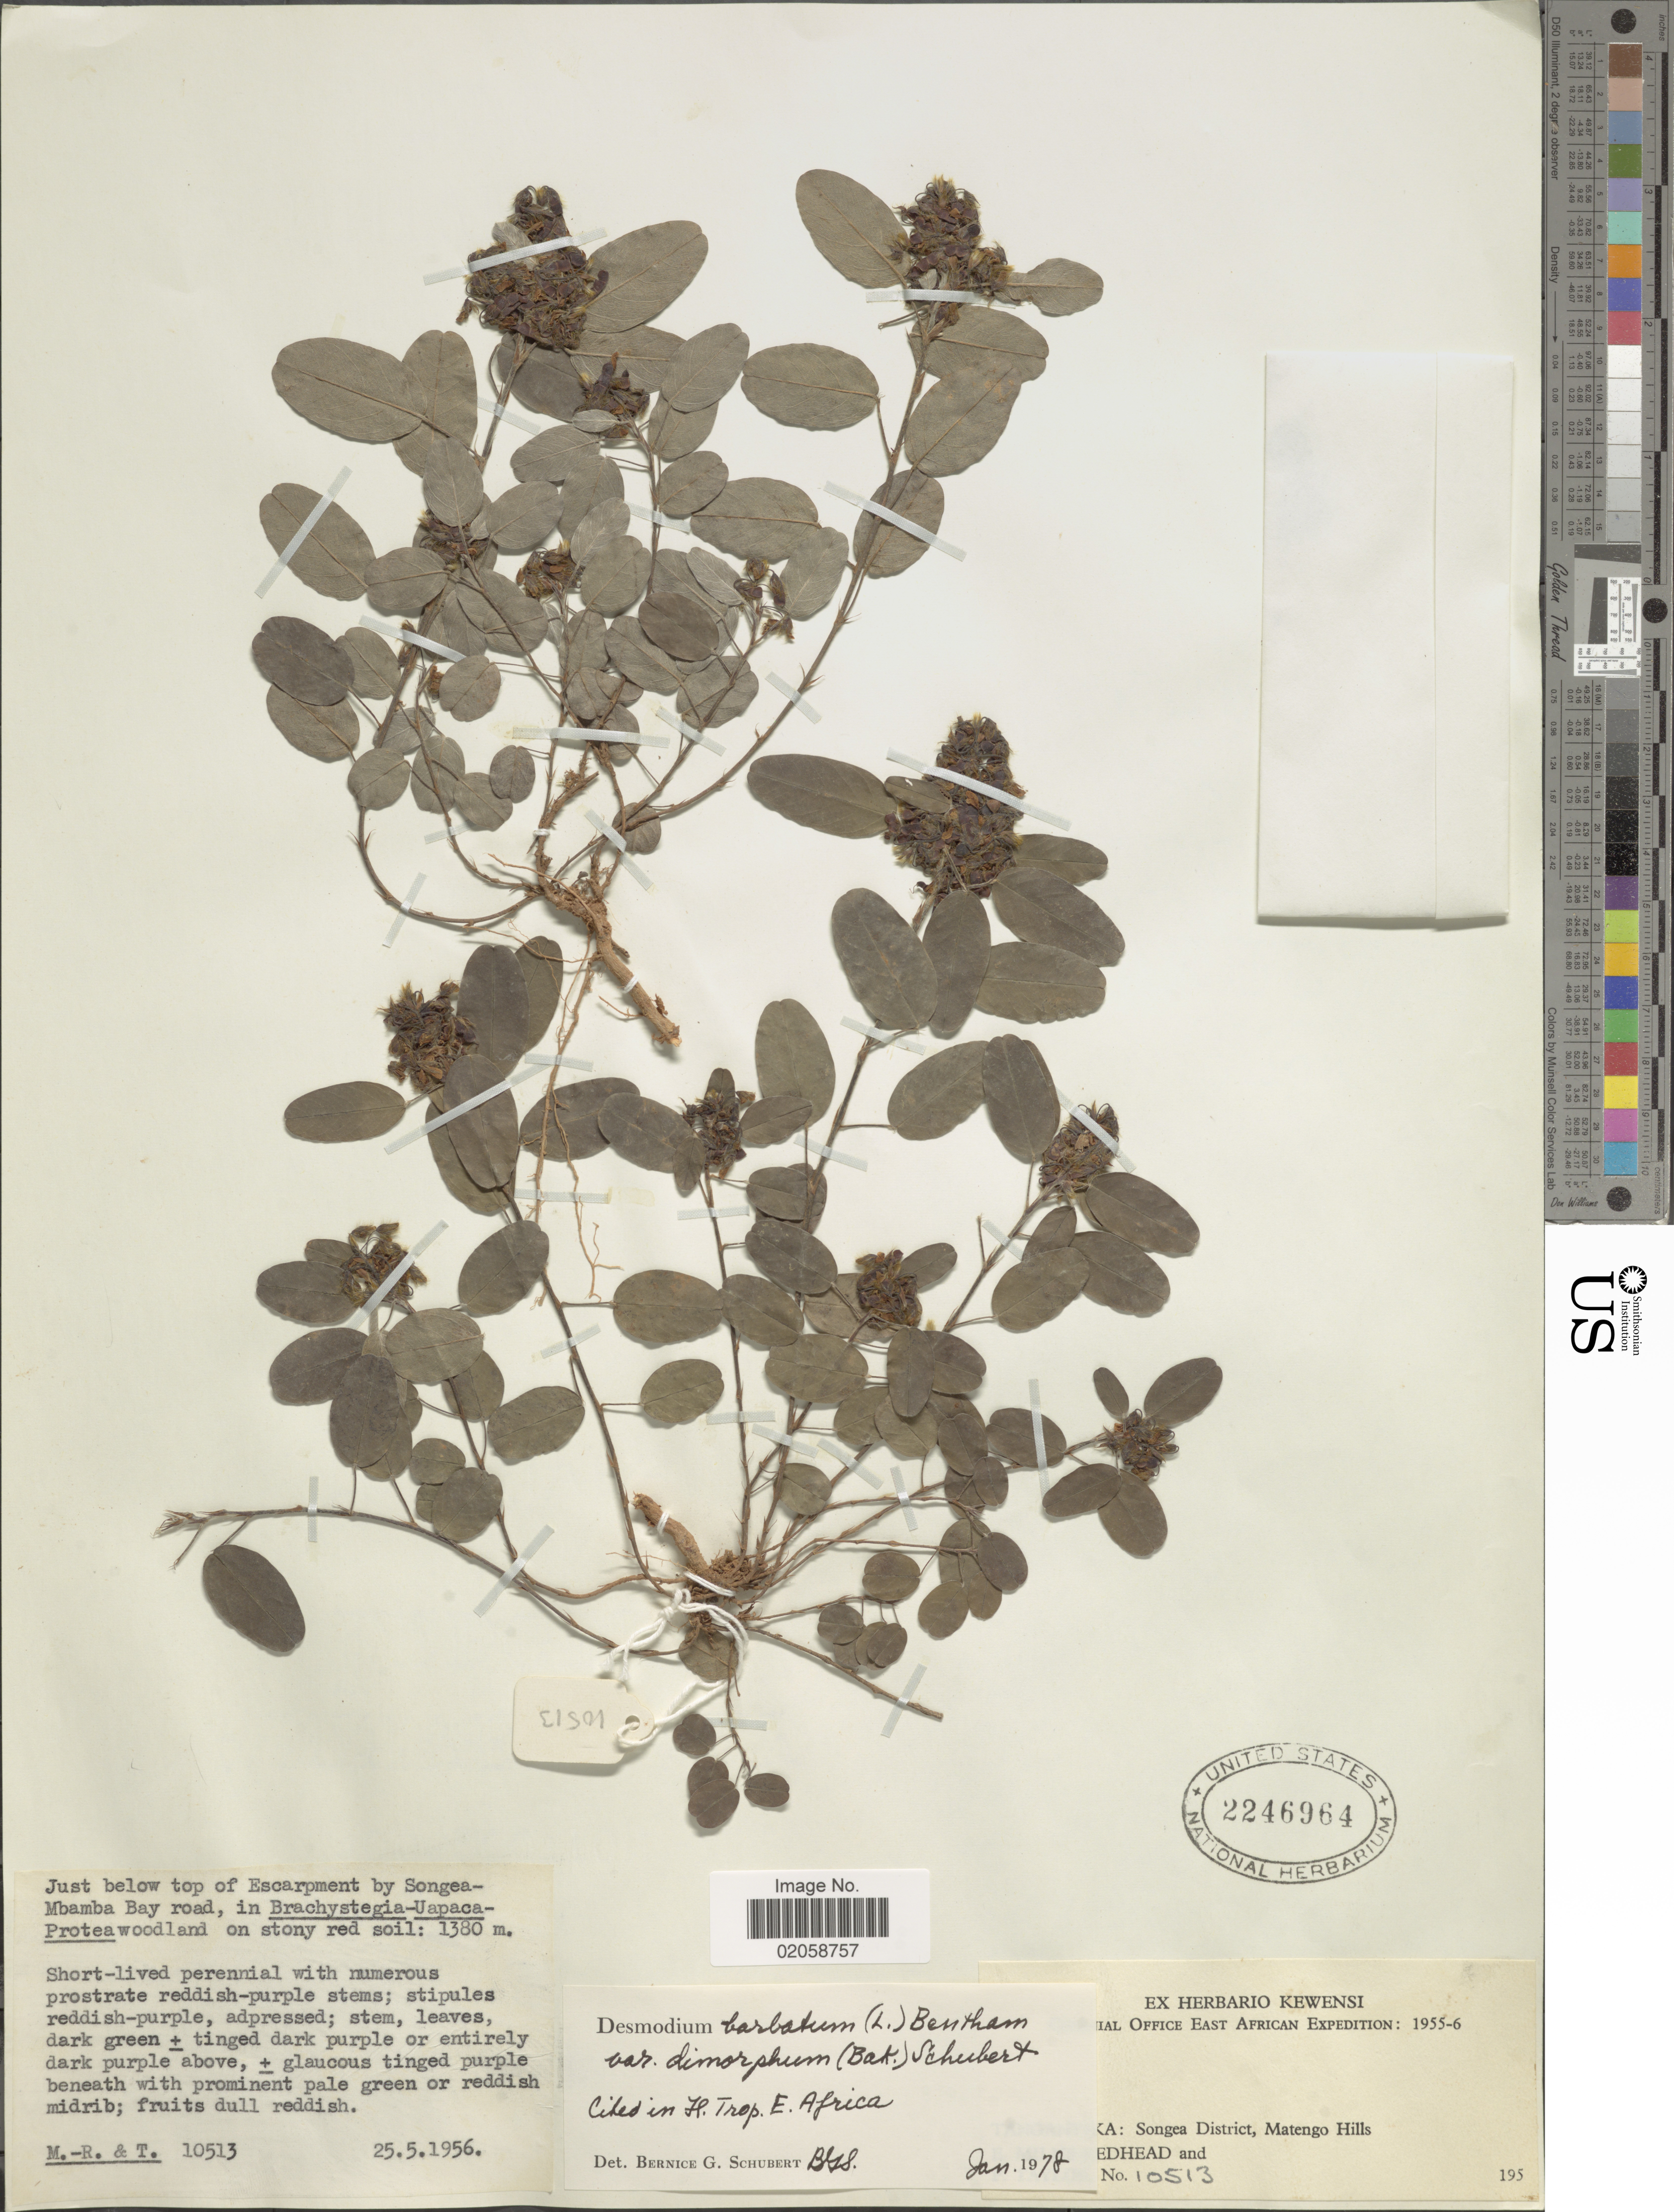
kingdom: Plantae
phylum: Tracheophyta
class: Magnoliopsida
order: Fabales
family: Fabaceae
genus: Grona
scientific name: Grona barbata var. dimorpha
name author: (Welw. ex Baker) H. Ohashi & K. Ohashi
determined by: Strong, Mark T., (BOT), Smithsonian Institution - National Museum of Natural History (UNITED STATES)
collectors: E. W. Milne-Redhead & P. Taylor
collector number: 10513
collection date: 1956-05-25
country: Tanzania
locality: Tanganyika: Songea District, Mantengo Hills. Just below top of Escarpment by Songea- Mbamba Bay road, in Brachystegia- Uapaca- Protea woodland on stony red soil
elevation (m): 1380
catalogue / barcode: US 2246964